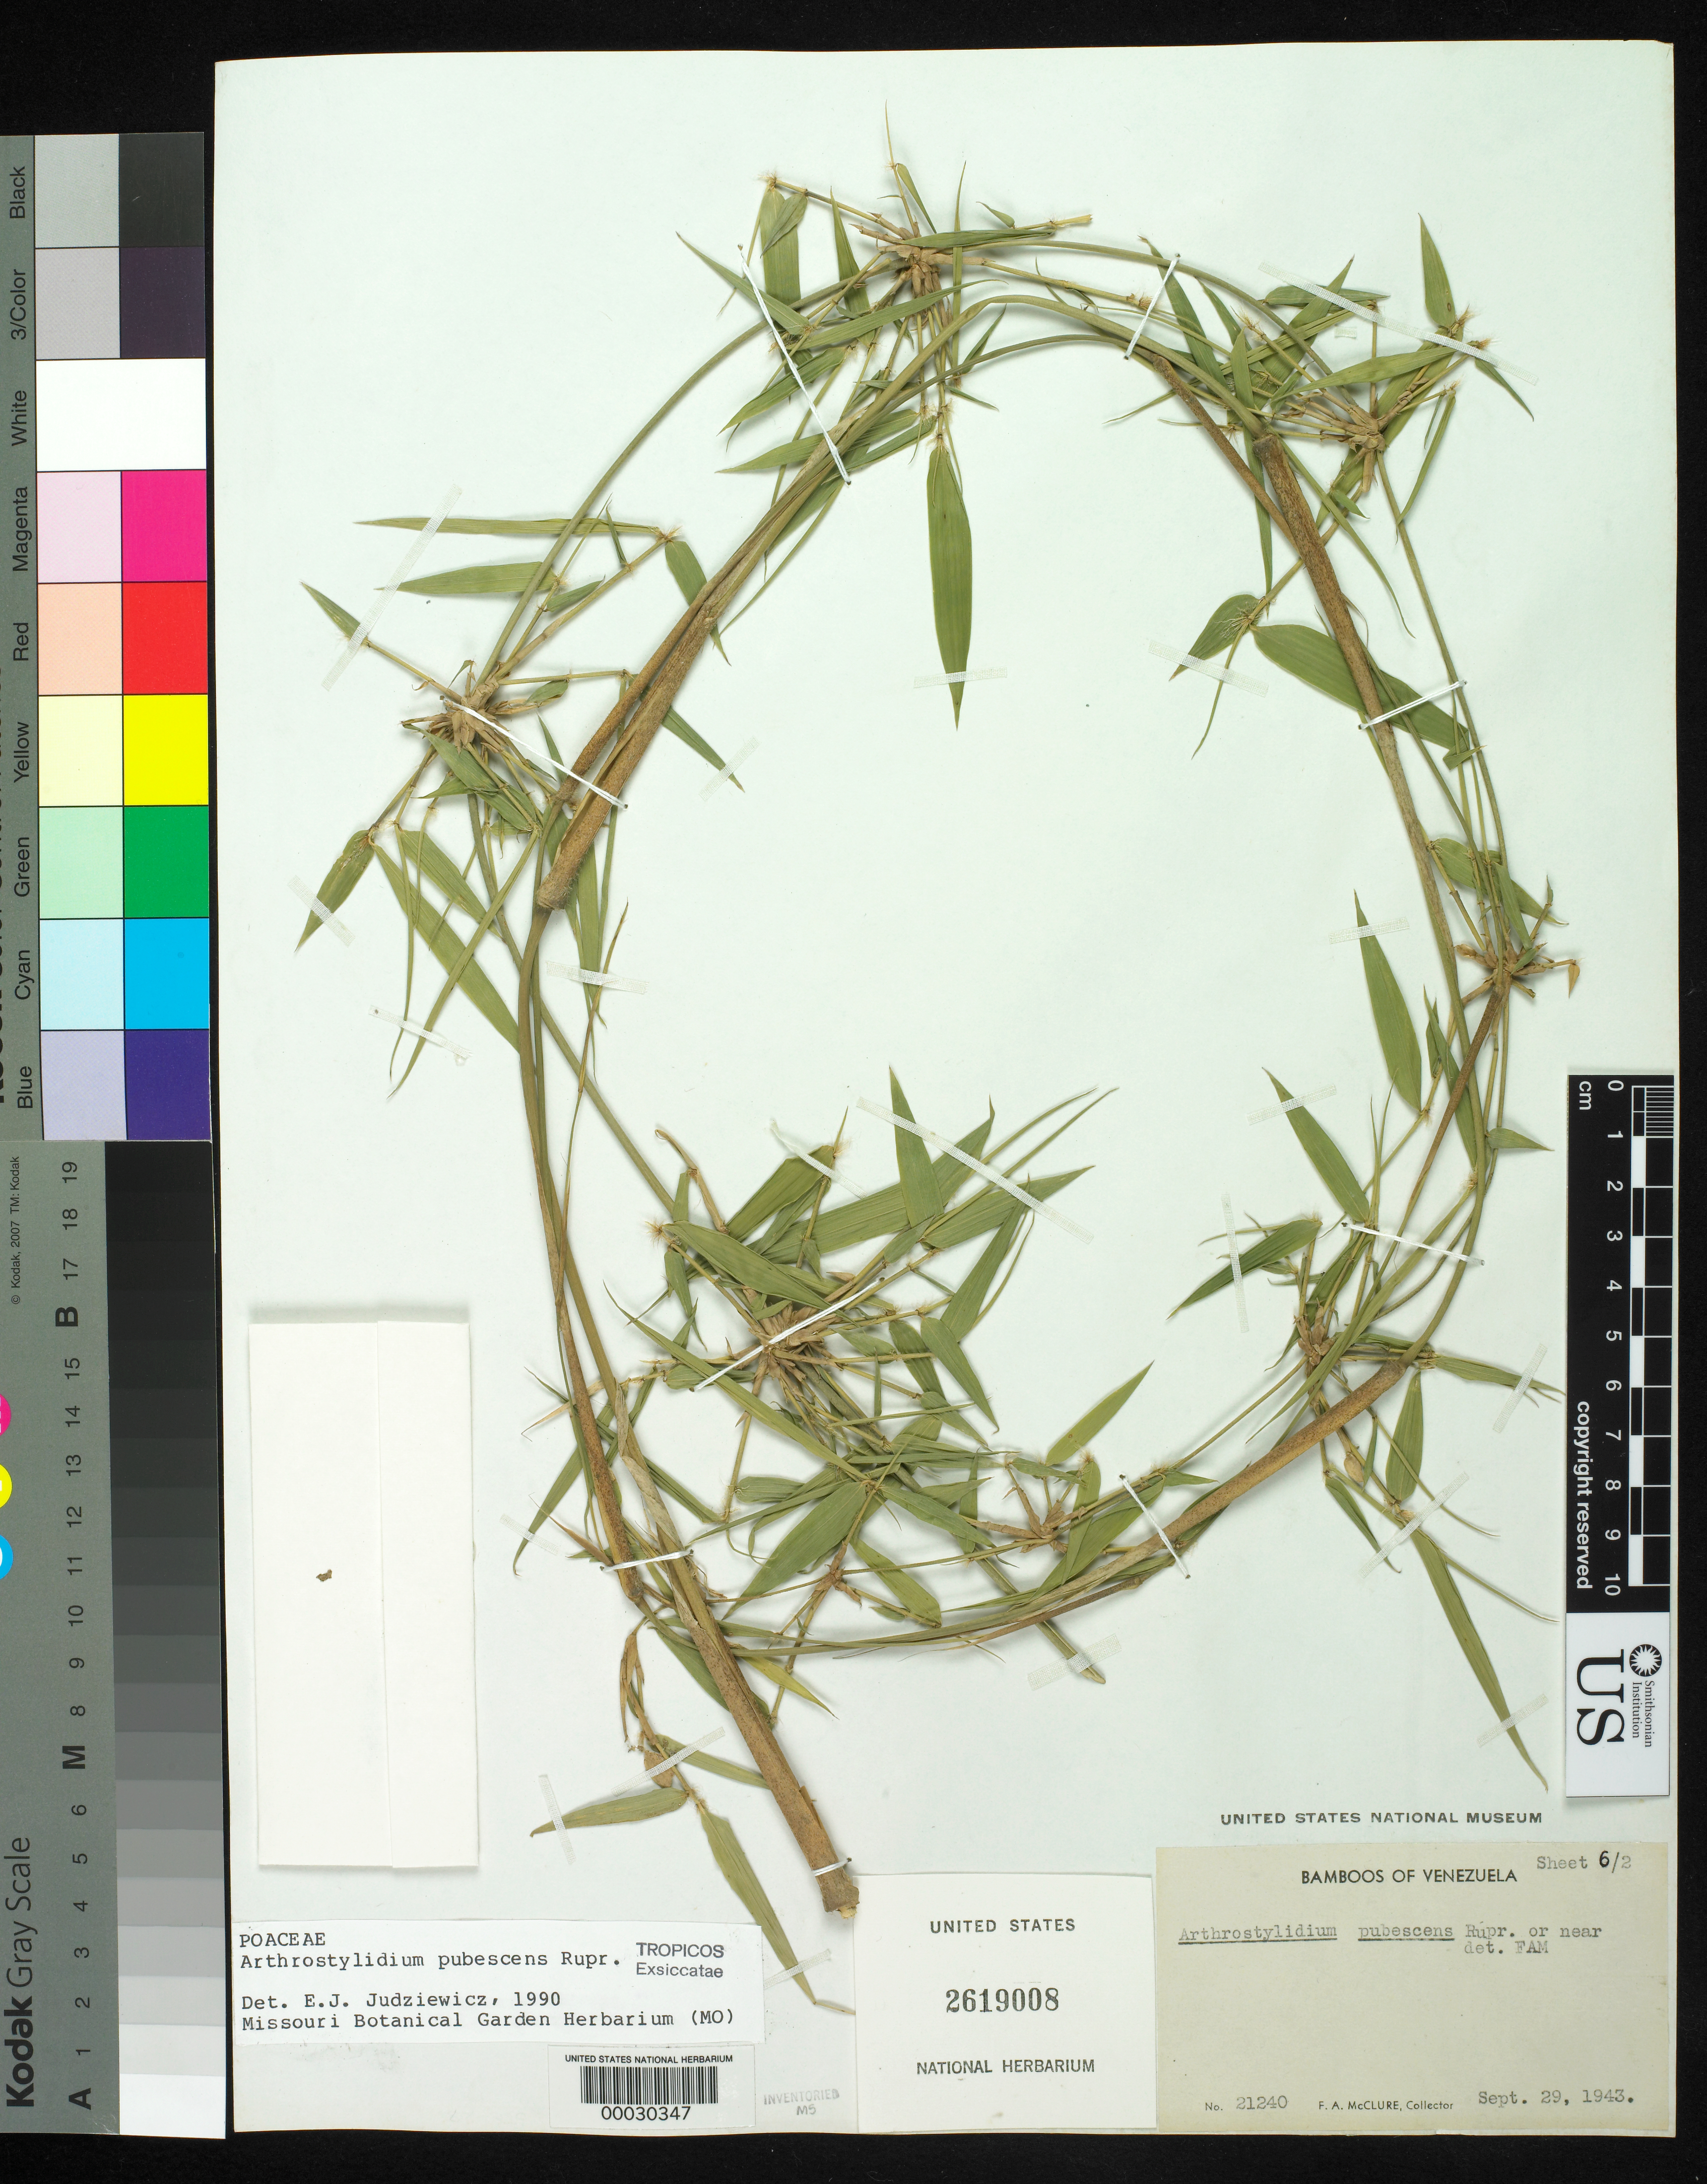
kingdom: Plantae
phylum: Tracheophyta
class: Liliopsida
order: Poales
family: Poaceae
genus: Arthrostylidium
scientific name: Arthrostylidium pubescens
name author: Rupr.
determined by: Judziewicz, E. J.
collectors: F. A. McClure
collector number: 21240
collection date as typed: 29 Sep 1943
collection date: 1943-09-29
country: Venezuela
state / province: Distrito Federal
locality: El junquito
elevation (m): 1200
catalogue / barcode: US 2619008